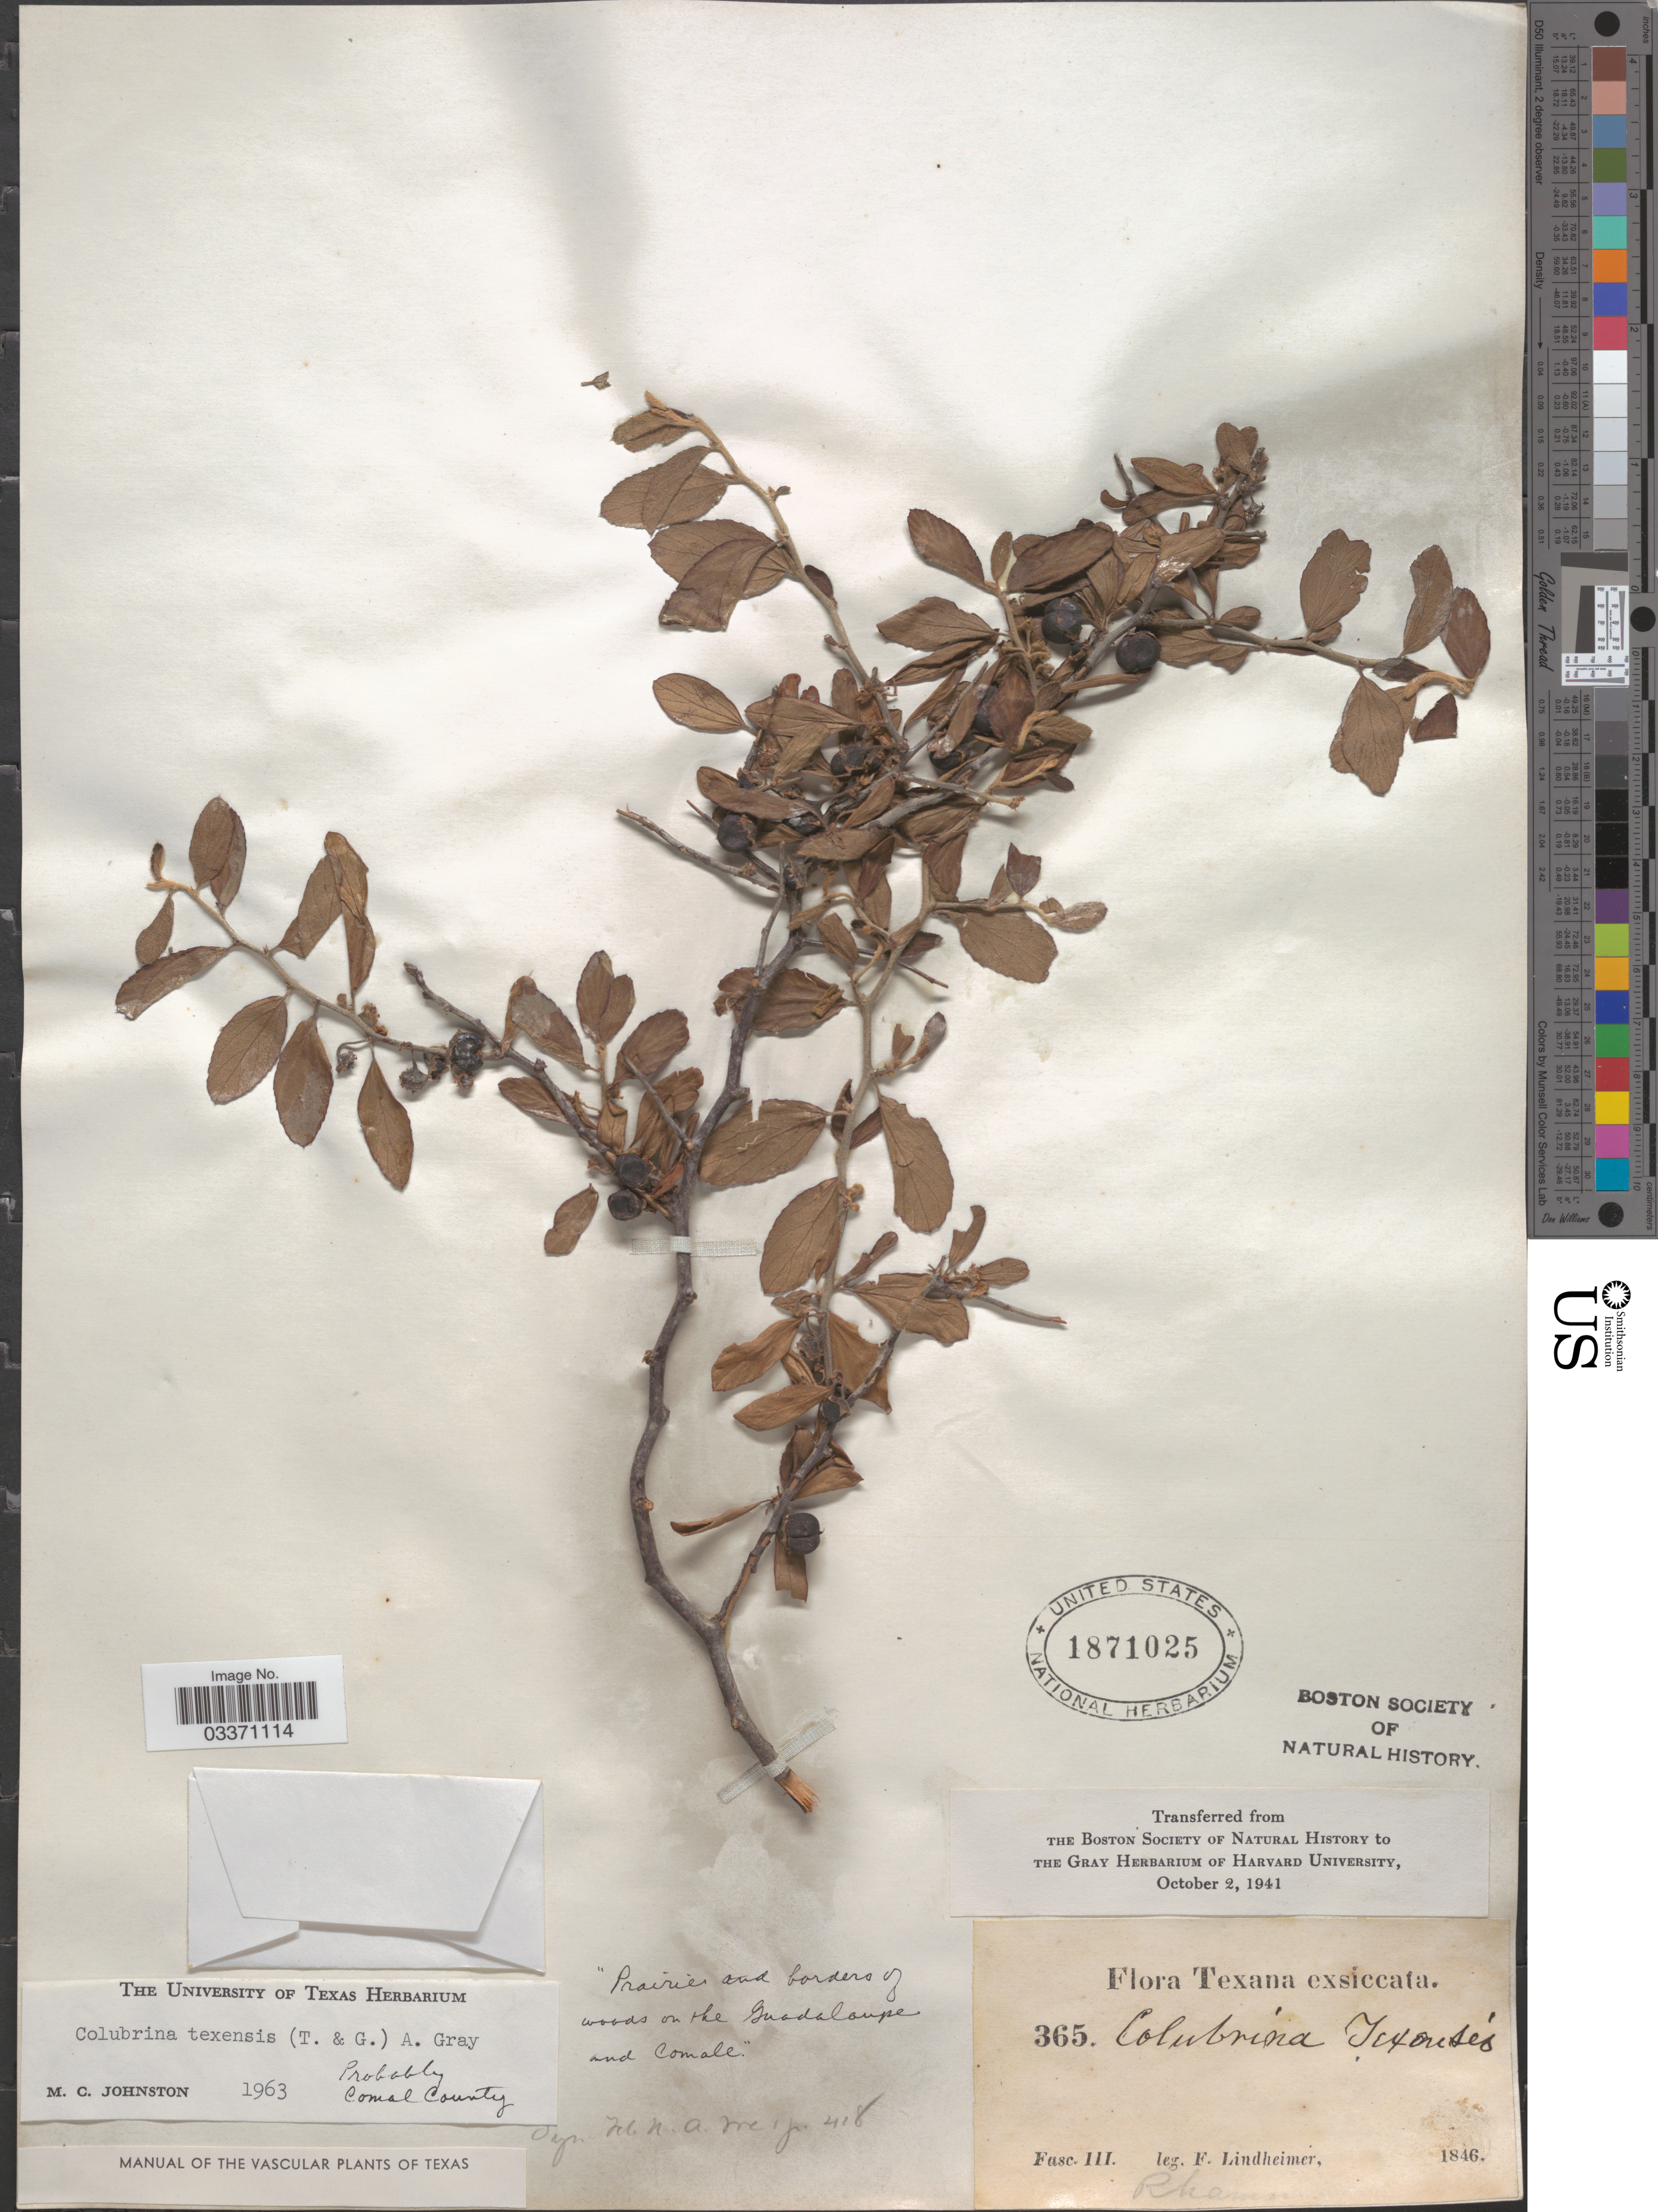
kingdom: Plantae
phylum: Tracheophyta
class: Magnoliopsida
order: Rosales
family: Rhamnaceae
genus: Colubrina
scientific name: Colubrina texensis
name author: (Torr. & A. Gray) A. Gray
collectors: F. Lindheimer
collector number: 365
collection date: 1846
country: United States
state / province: Texas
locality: Prairies and borders of woods on the Guadaloupe and Comale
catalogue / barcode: US 1871025